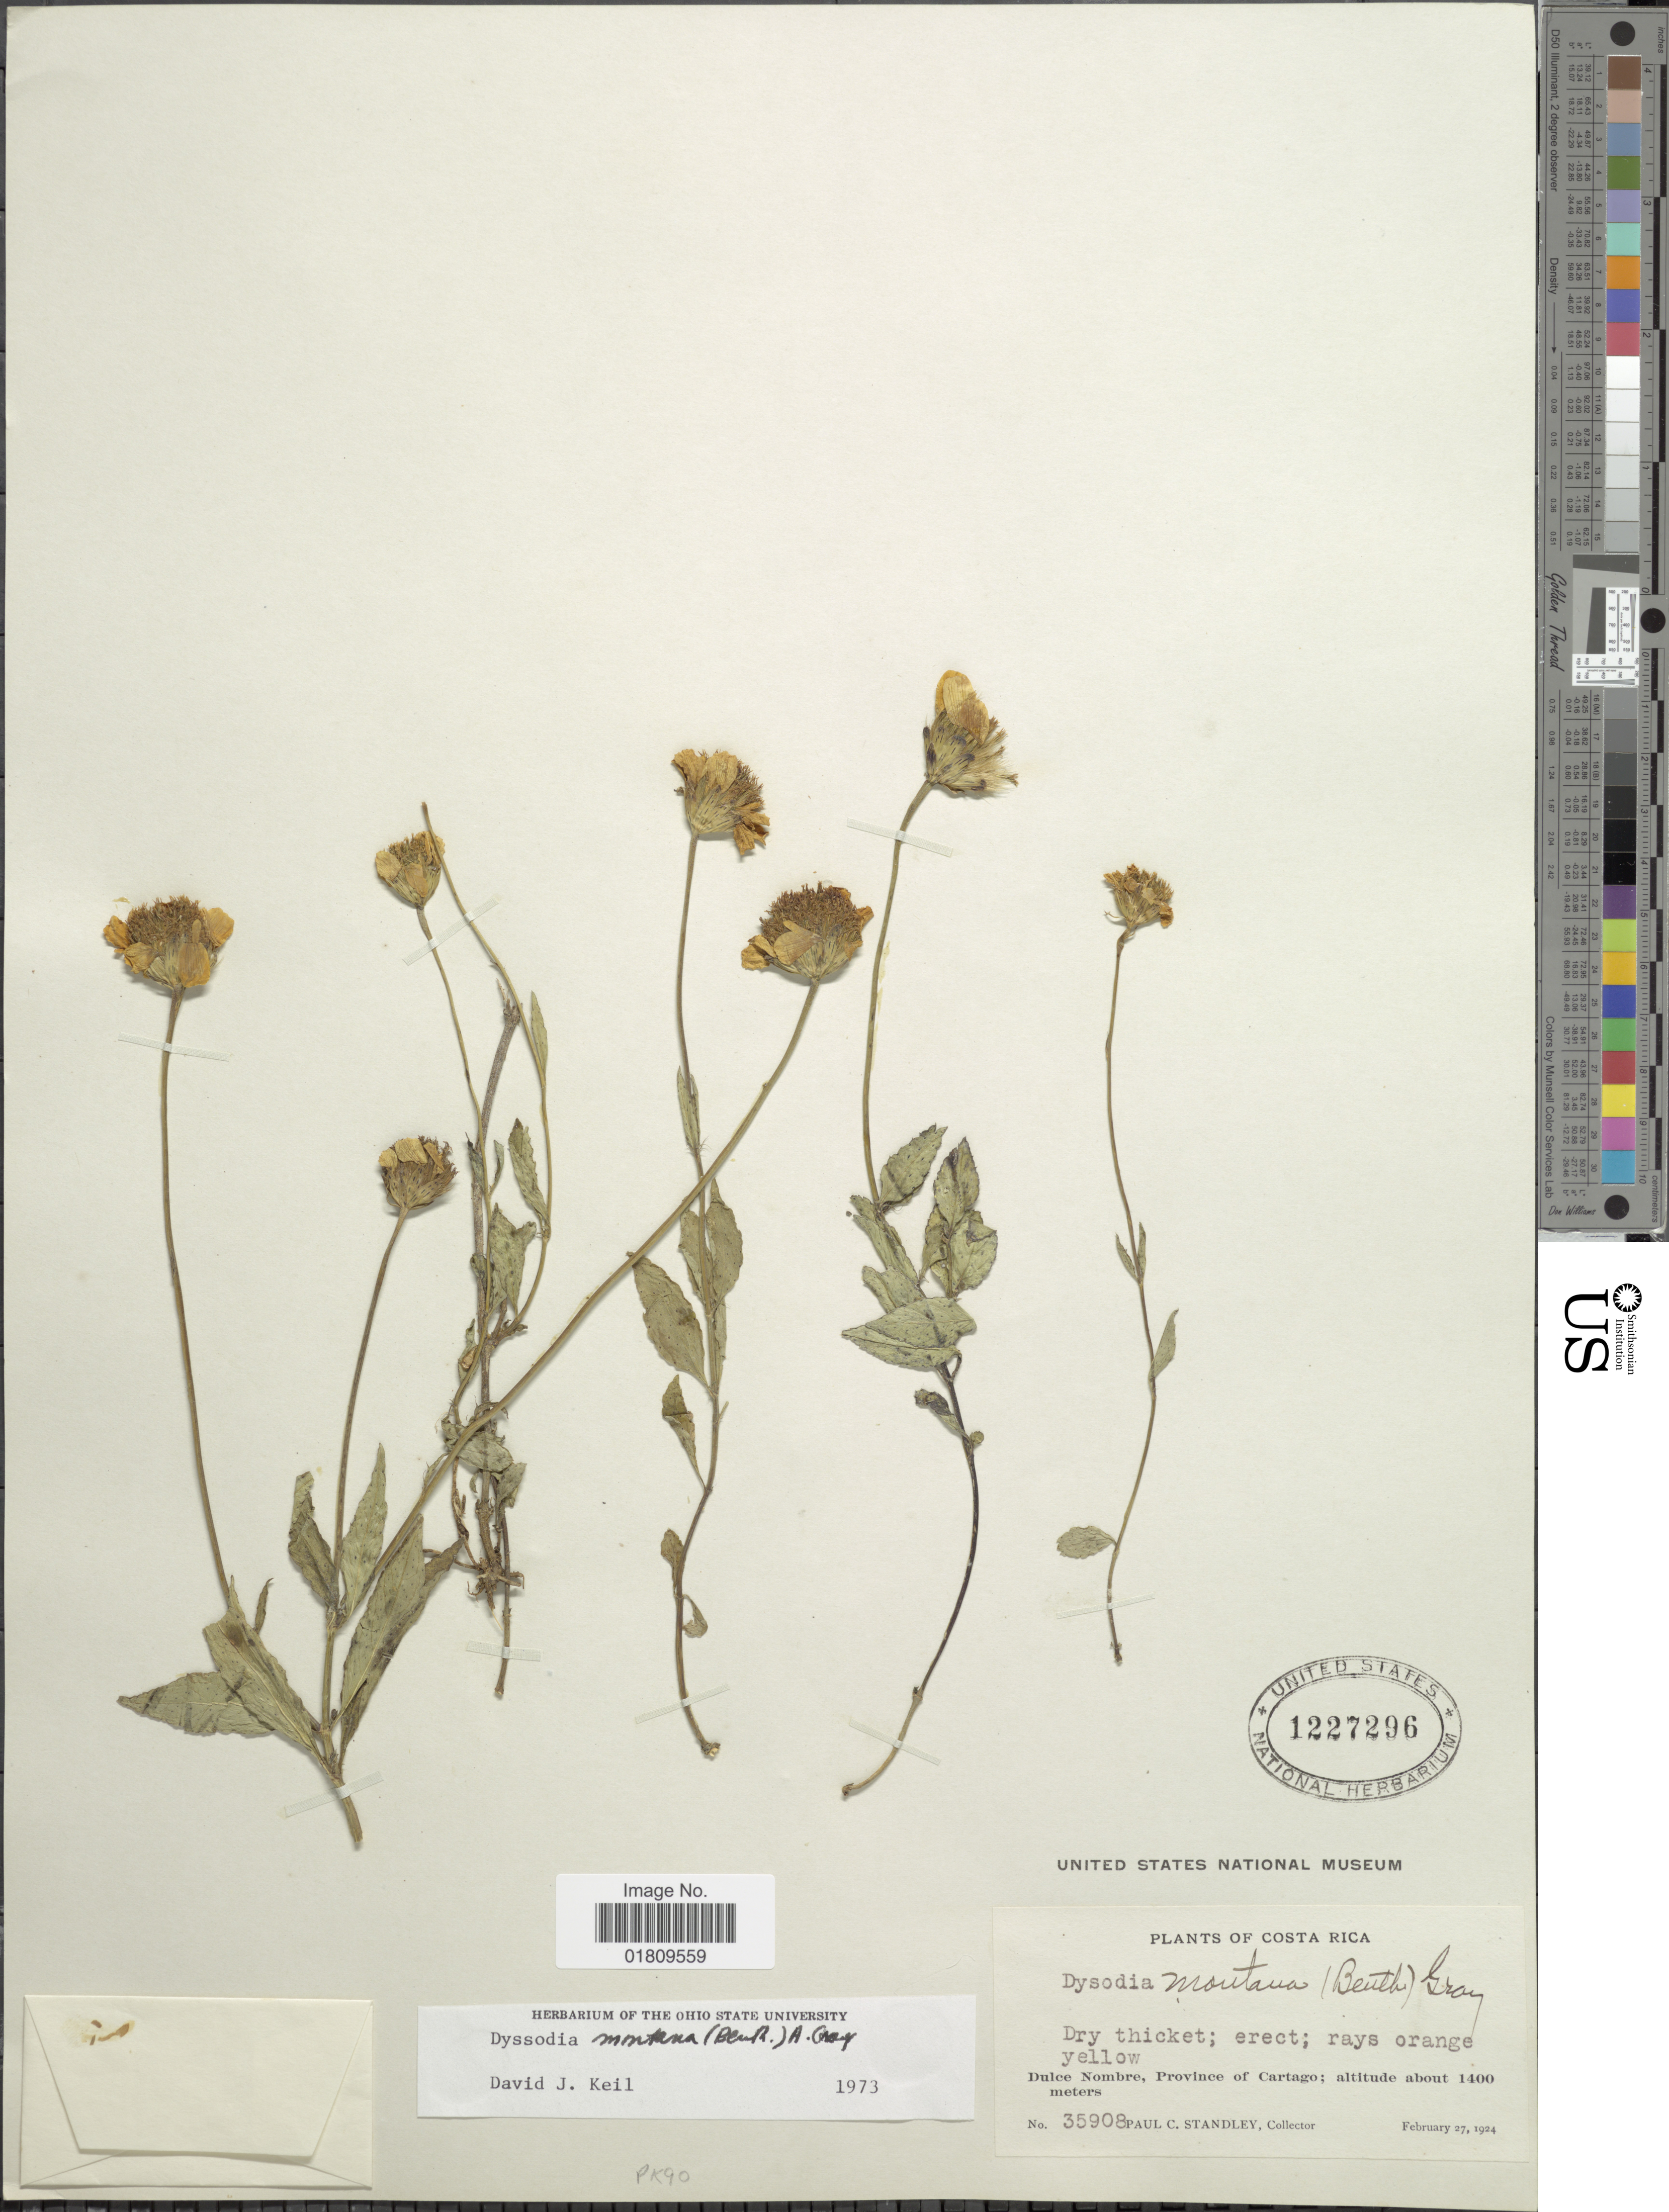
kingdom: Plantae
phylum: Tracheophyta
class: Magnoliopsida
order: Asterales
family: Asteraceae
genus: Dyssodia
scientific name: Dyssodia montana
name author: (Benth.) A. Gray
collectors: P. C. Standley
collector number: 35908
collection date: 1924-02-27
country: Costa Rica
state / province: Cartago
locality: Dry thicket, Dulce Nombre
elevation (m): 1400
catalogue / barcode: US 1227296